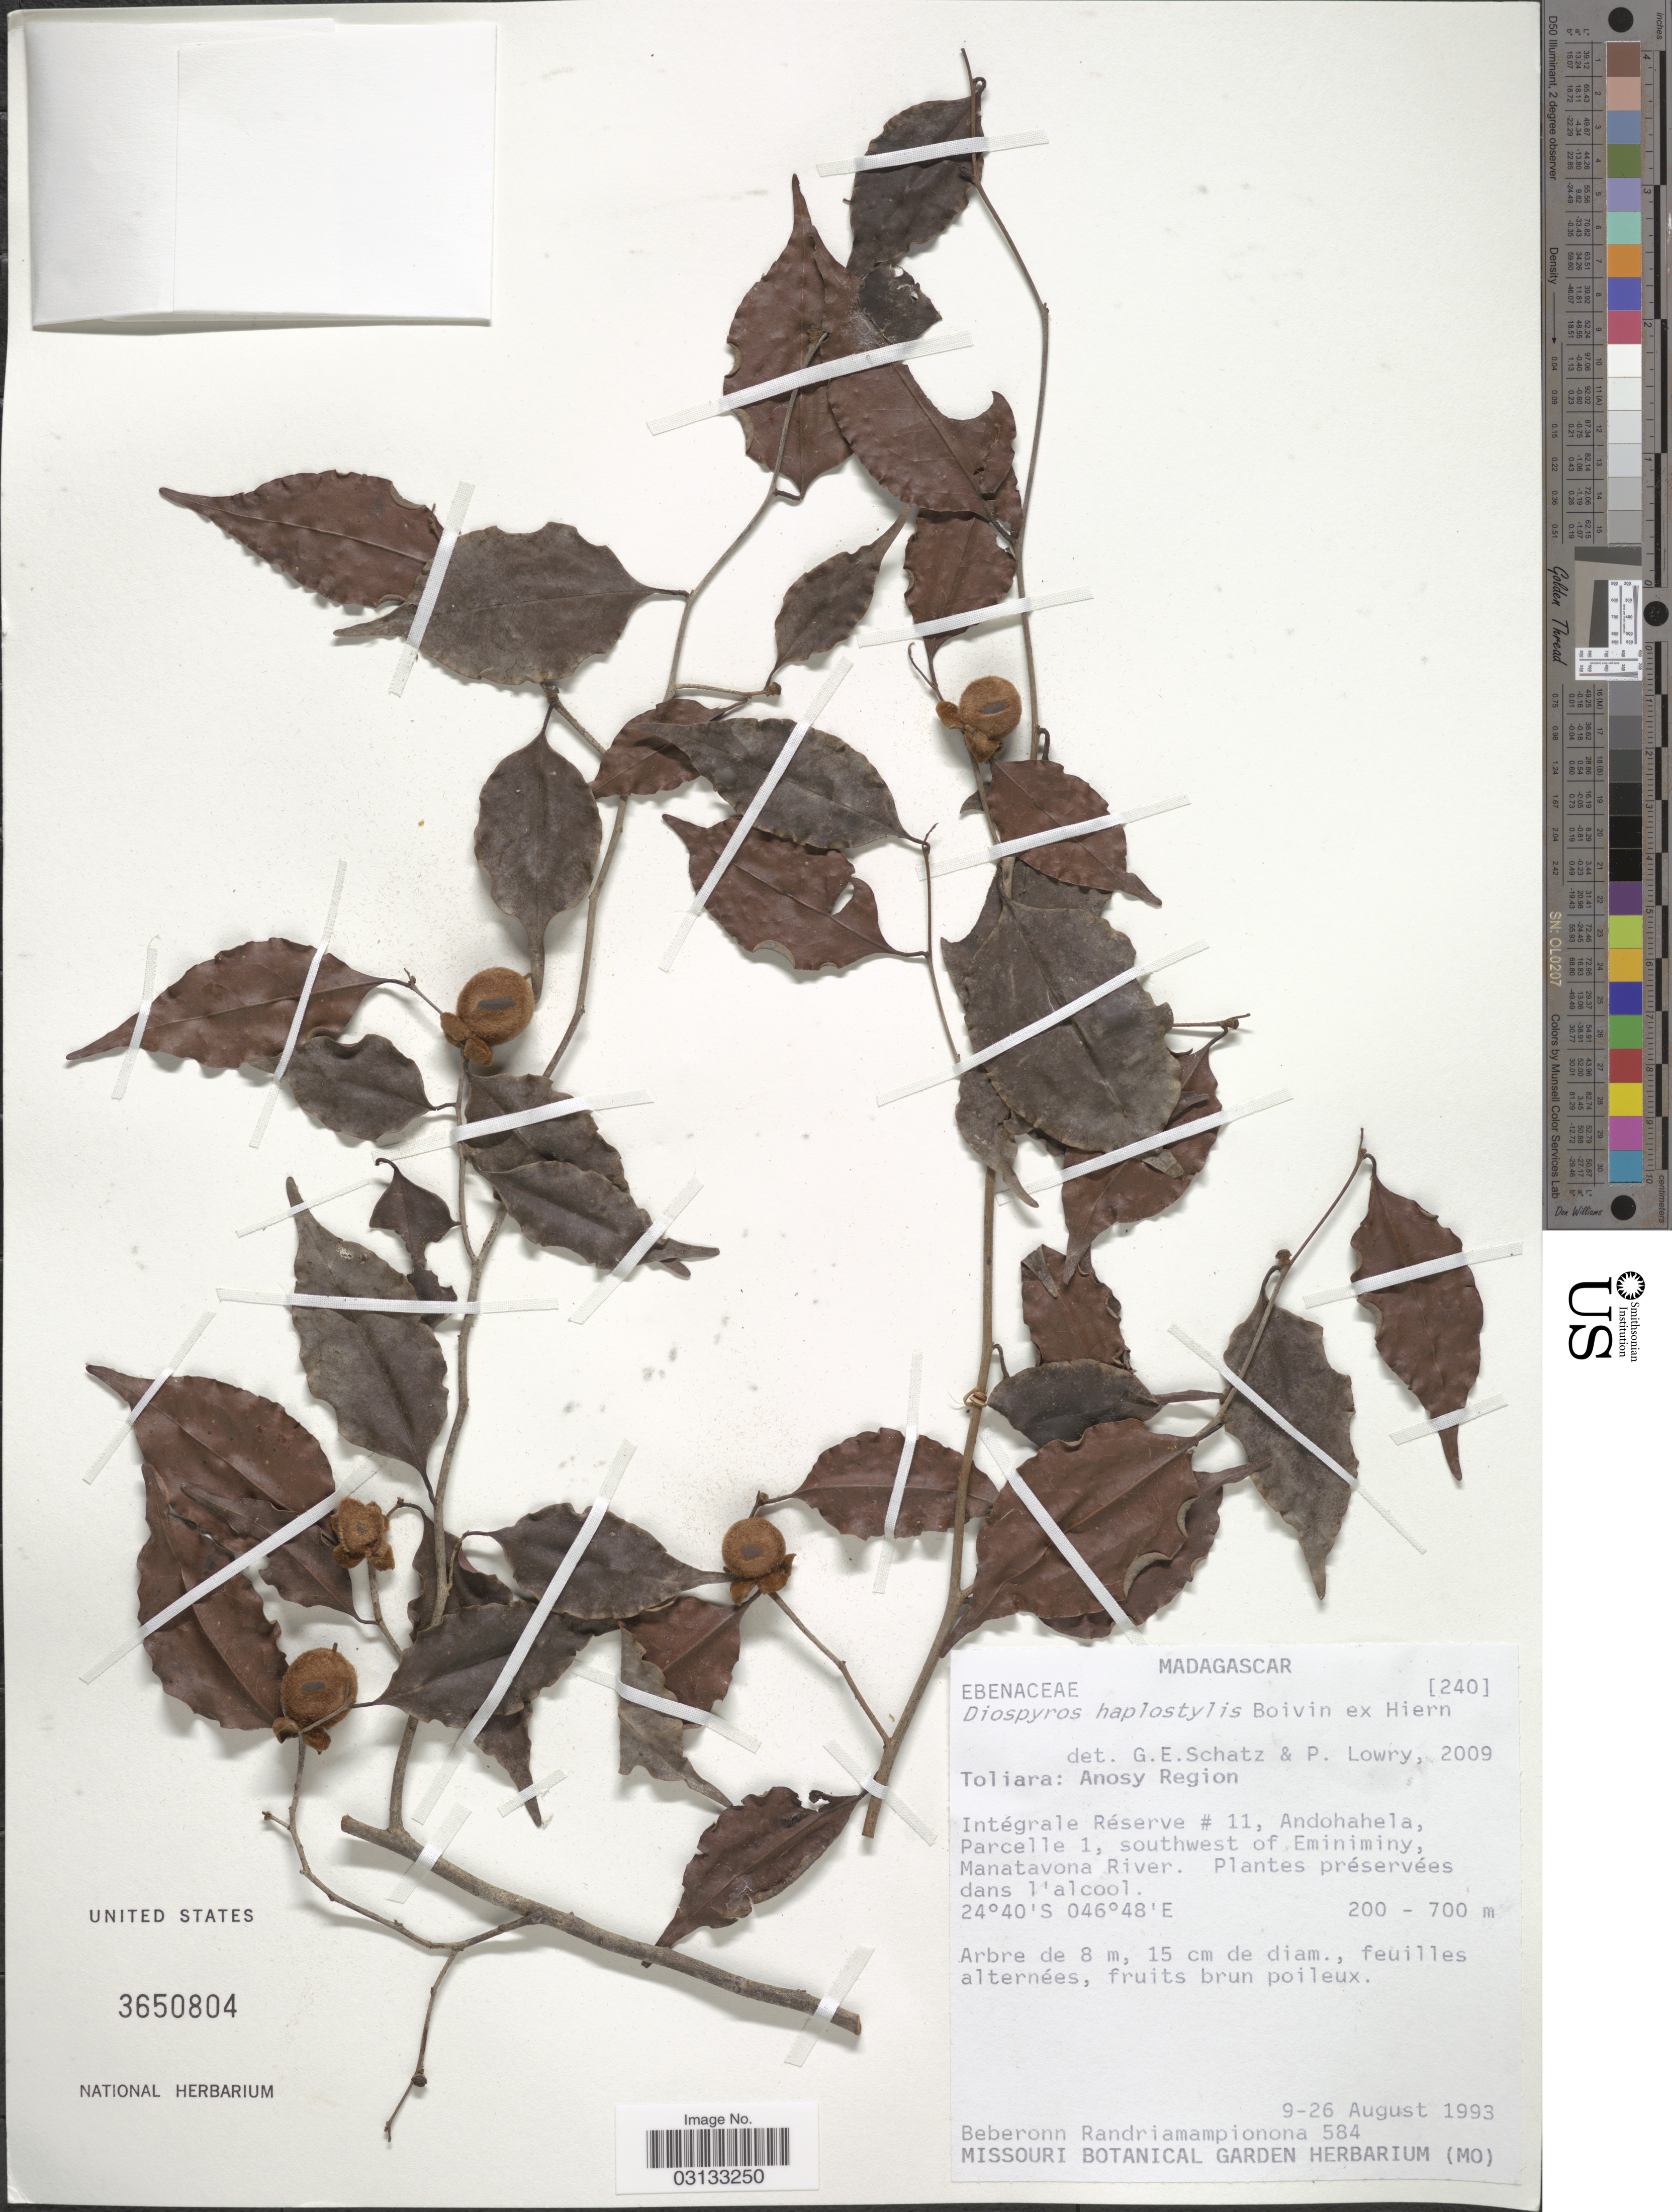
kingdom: Plantae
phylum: Tracheophyta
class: Magnoliopsida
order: Ericales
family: Ebenaceae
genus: Diospyros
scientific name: Diospyros haplostylis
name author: Boivin ex Hiern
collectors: B. Randriamampionona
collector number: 584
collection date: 1993-08-09/1993-08-26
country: Madagascar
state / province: Anosy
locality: Anosy Region. Intégrale Réserve #11, Andohahela, Parcelle 1, southwest of Eminiminy, Manatavona River.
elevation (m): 200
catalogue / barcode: US 3650804